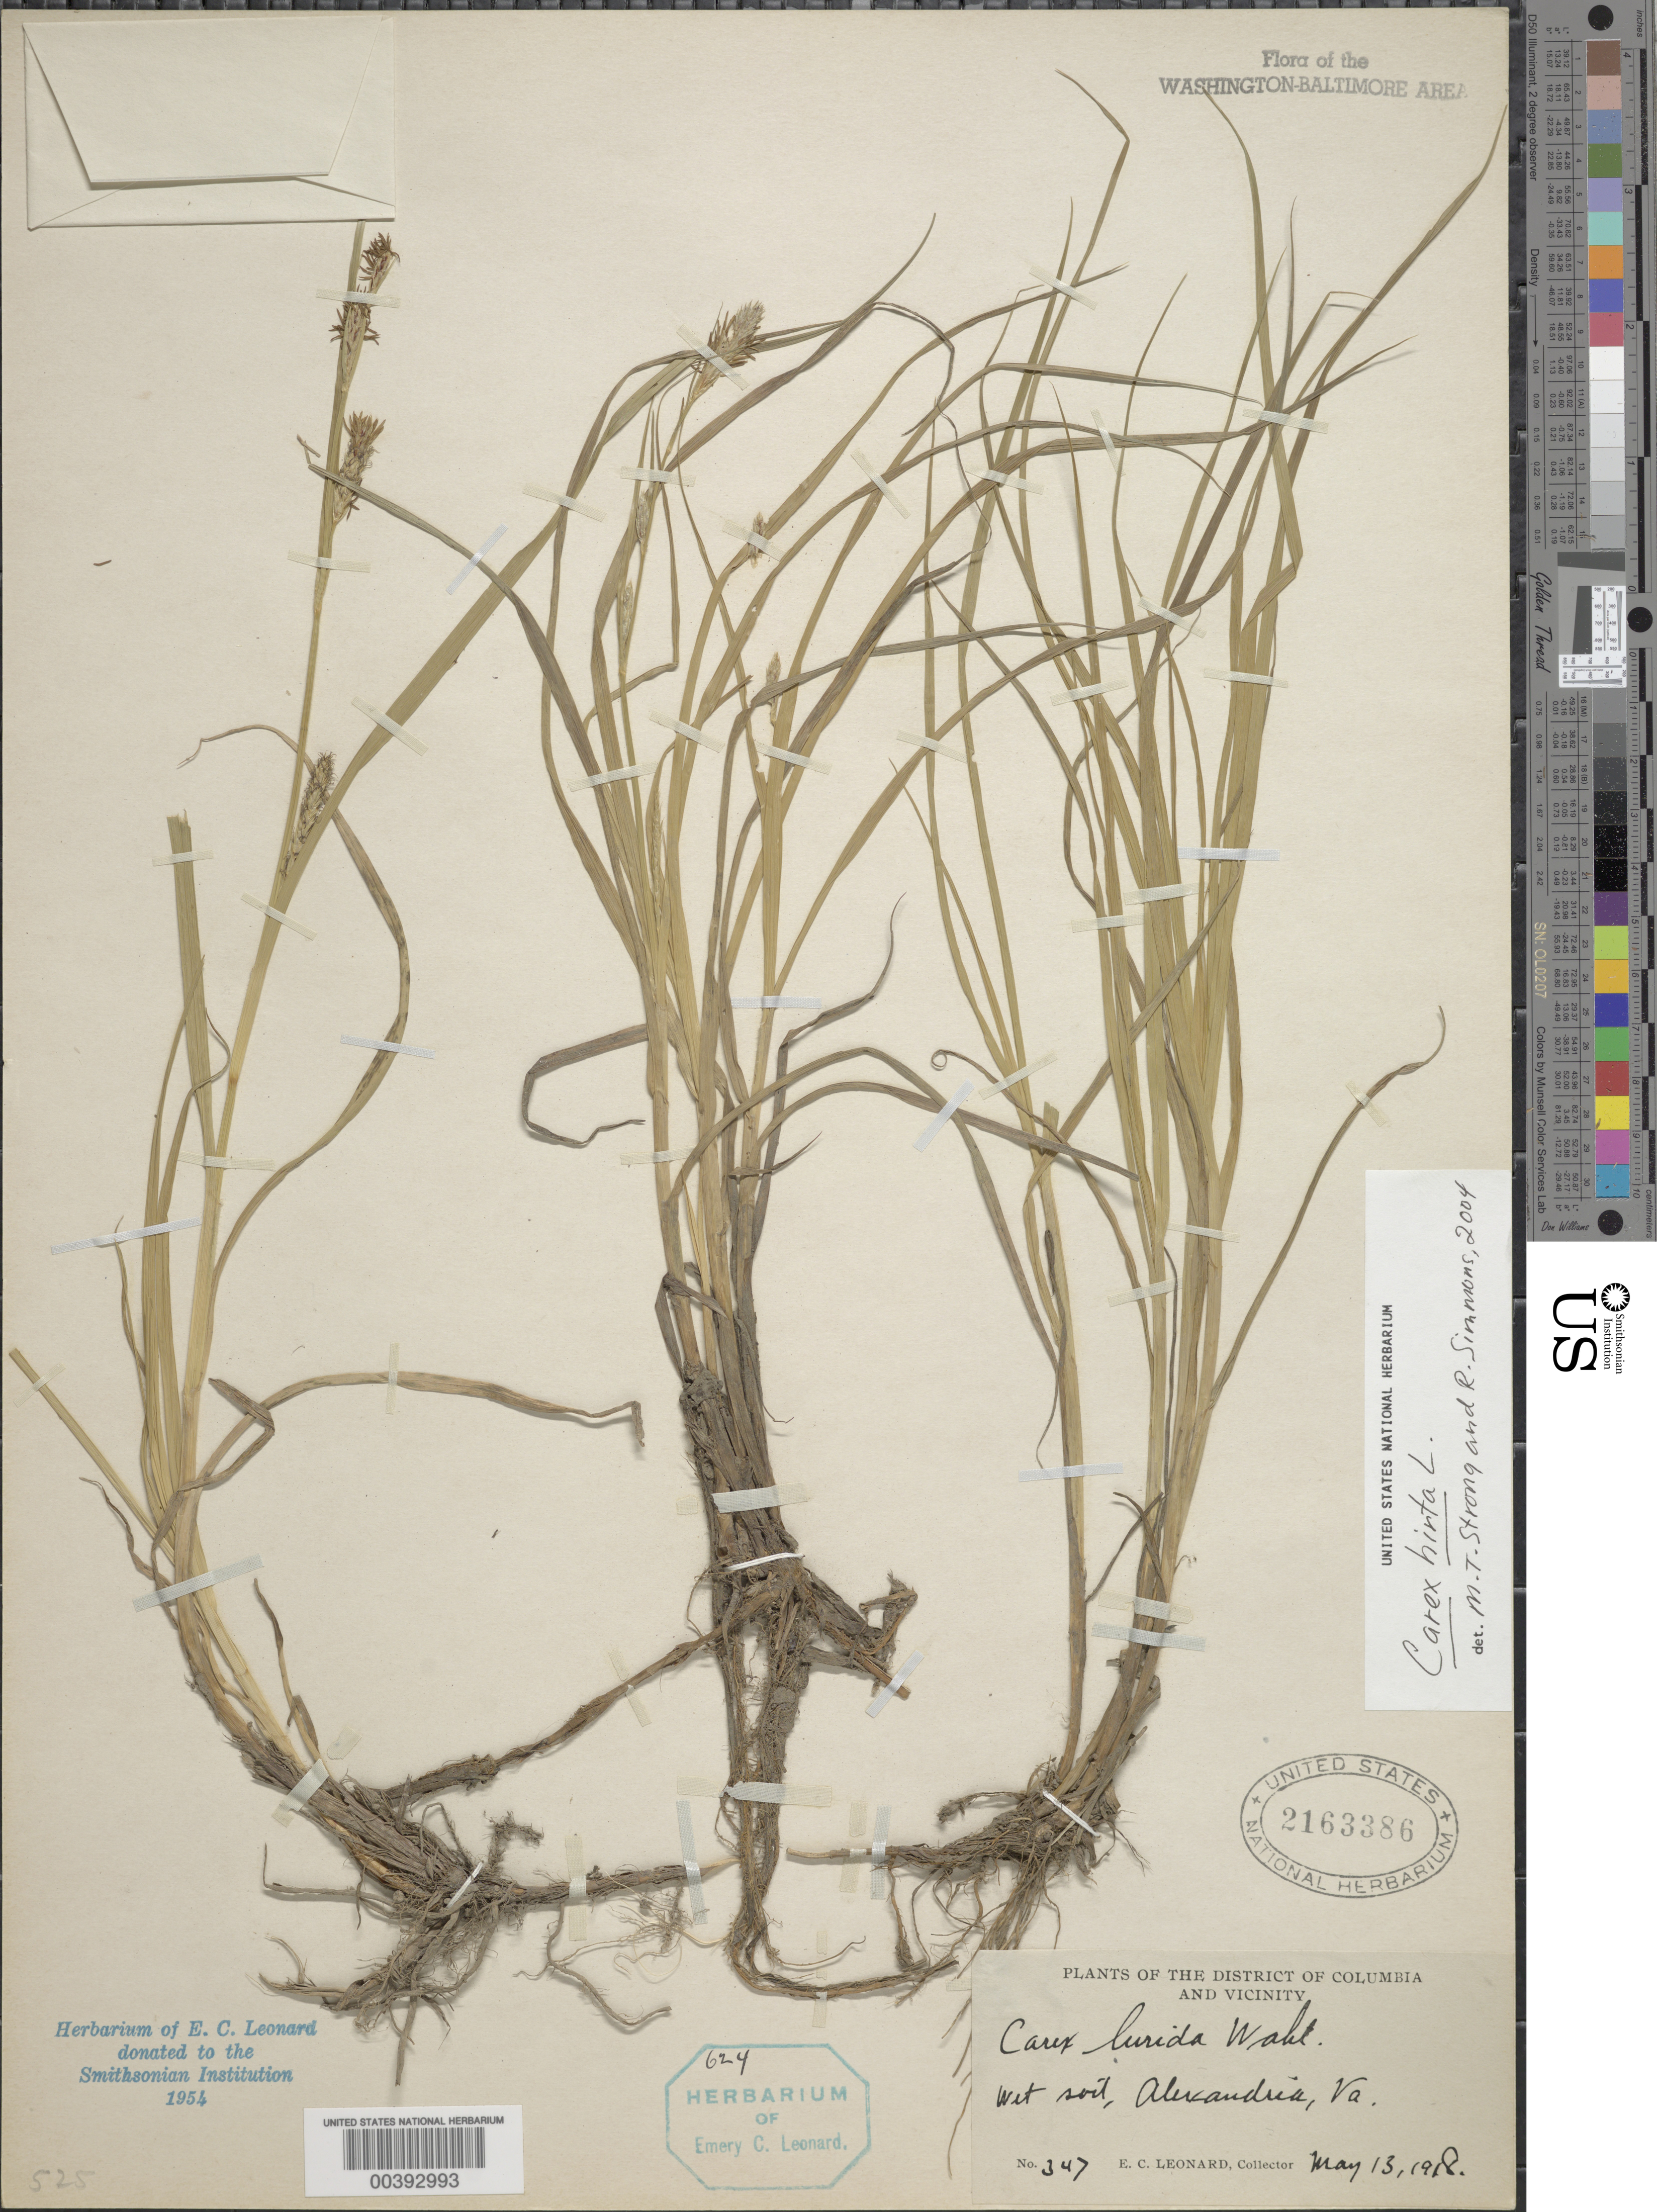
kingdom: Plantae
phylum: Tracheophyta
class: Liliopsida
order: Poales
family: Cyperaceae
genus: Carex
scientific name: Carex hirta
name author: L.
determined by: Strong, M. T.; Simmons, R. H.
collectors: E. C. Leonard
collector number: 347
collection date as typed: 13 May 1918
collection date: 1918-05-13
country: United States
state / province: Virginia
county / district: City of Alexandria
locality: Alexandria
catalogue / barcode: US 2163386